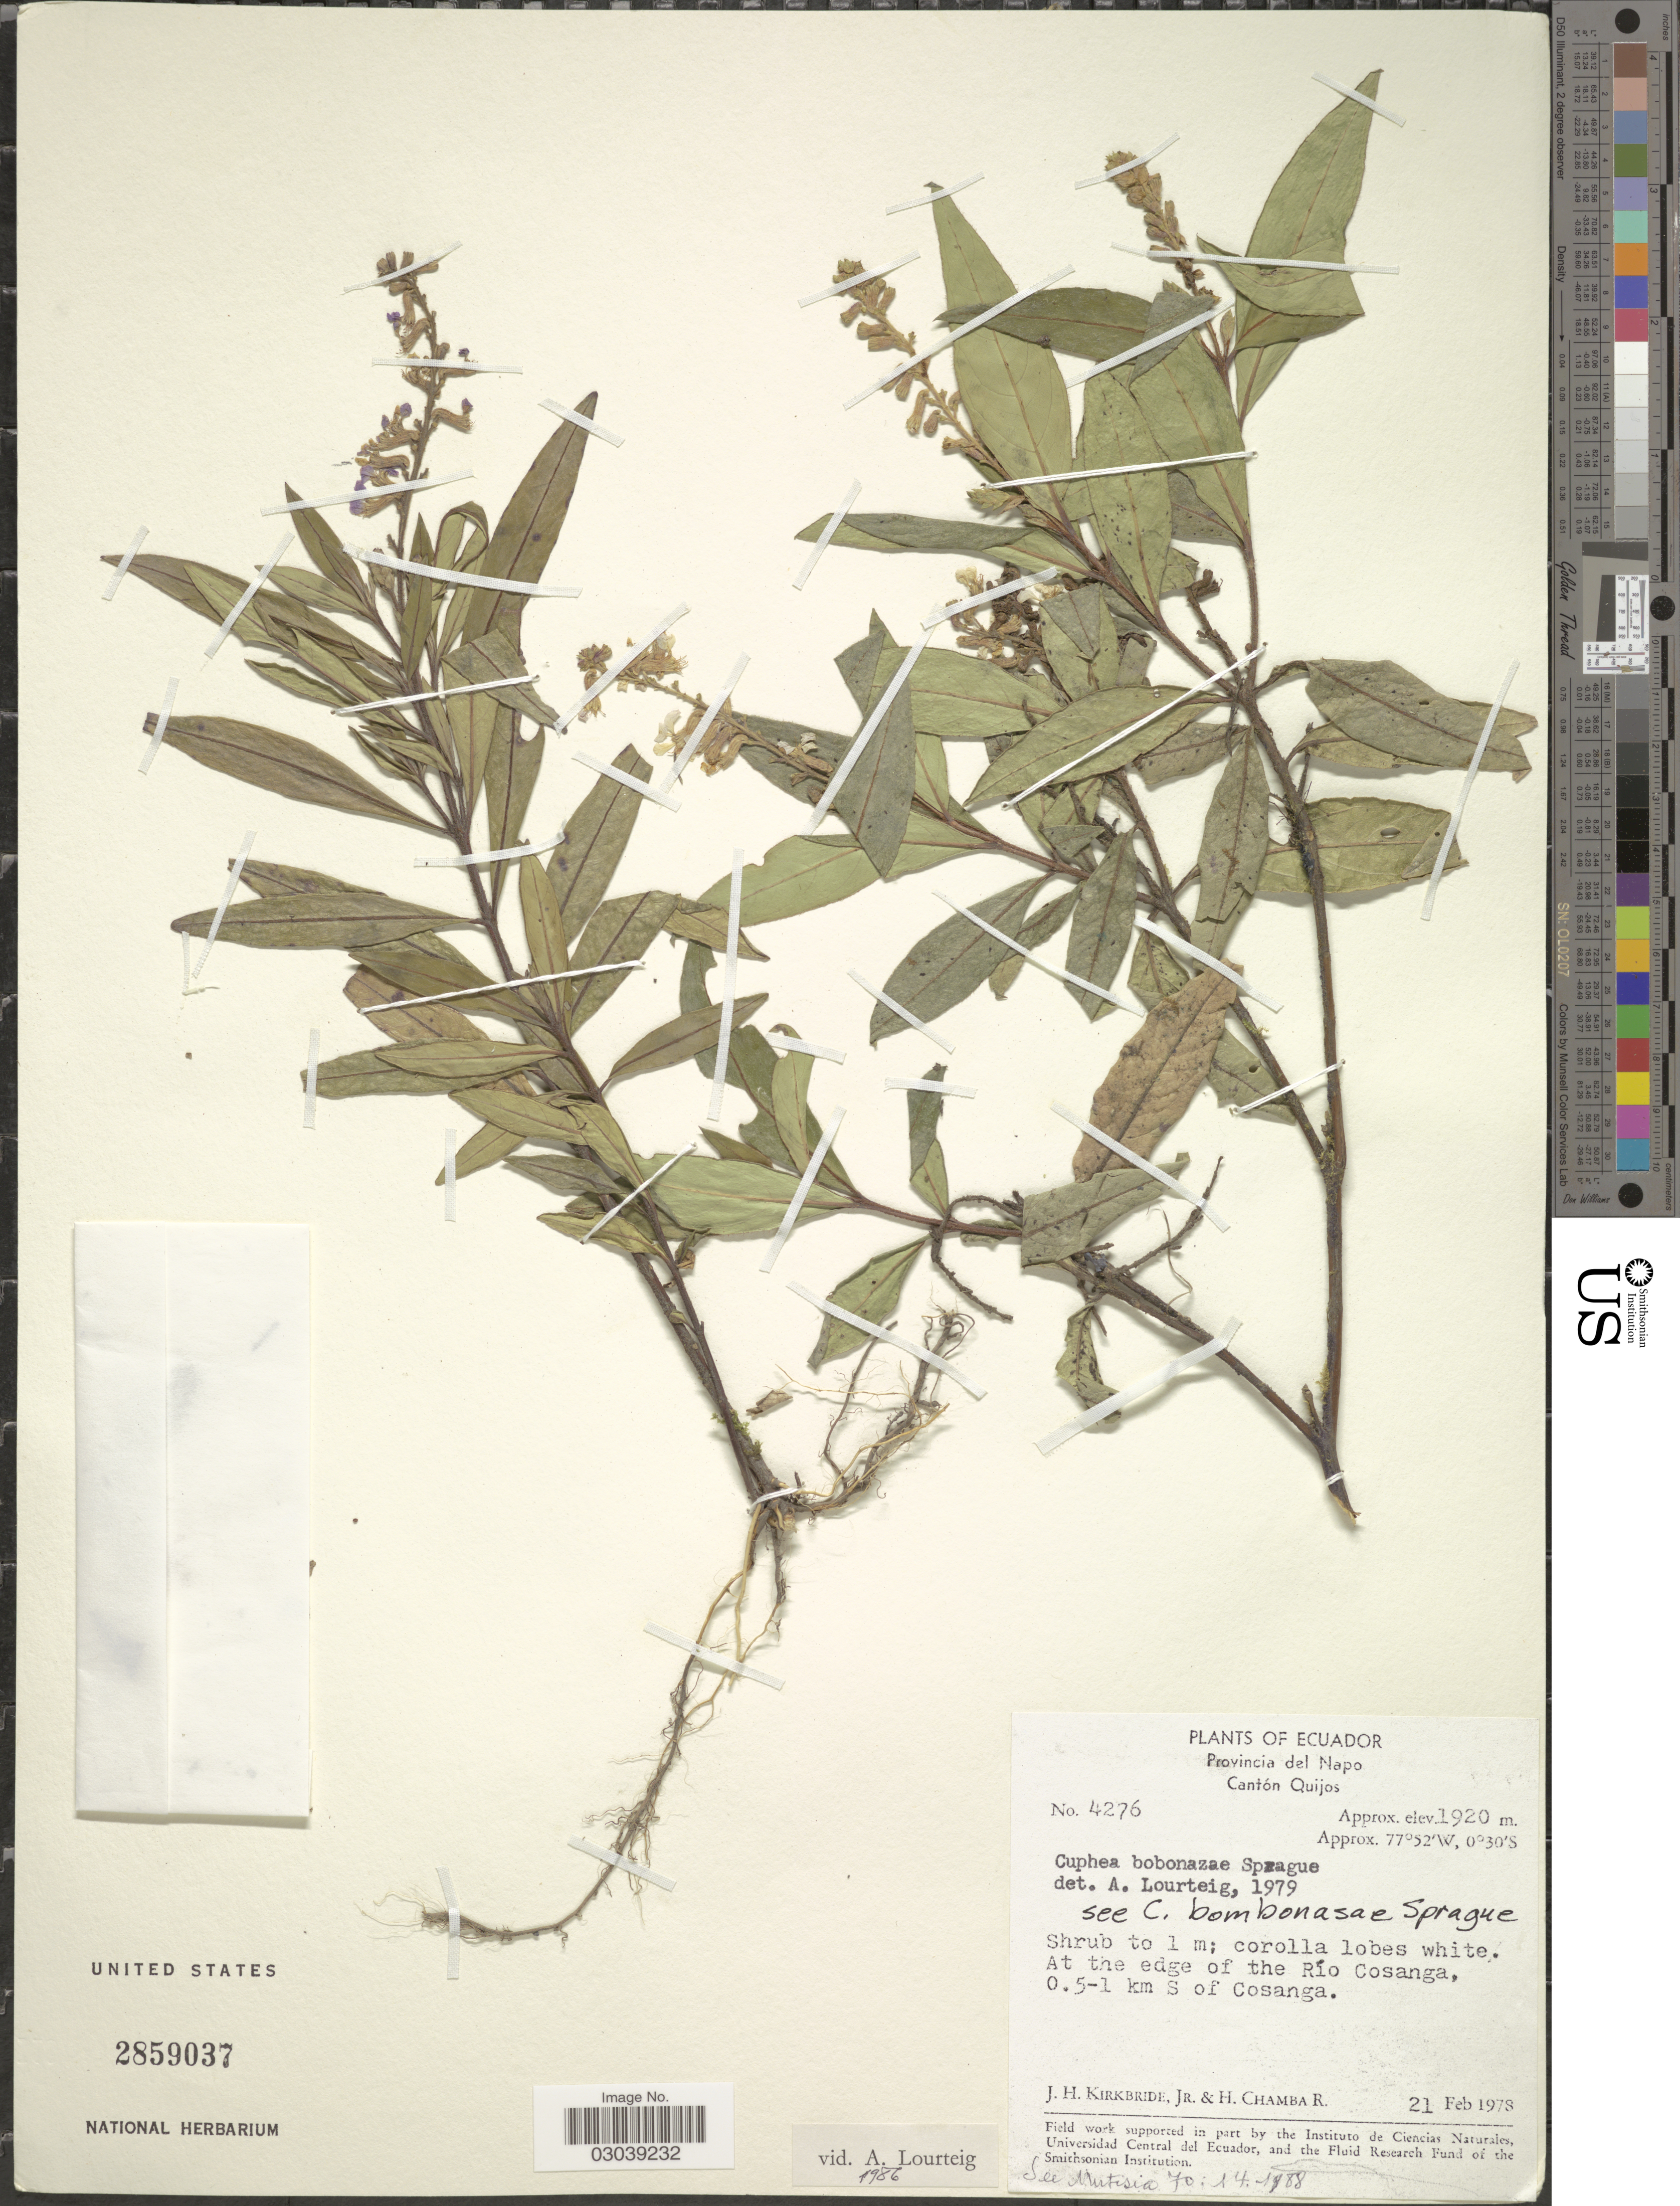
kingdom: Plantae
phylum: Tracheophyta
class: Magnoliopsida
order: Myrtales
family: Lythraceae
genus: Cuphea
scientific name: Cuphea bobonazae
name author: Sprague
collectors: J. H. Kirkbride & H. Chamba R.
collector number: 4276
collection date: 1978-02-21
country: Ecuador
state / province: Napo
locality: Cantón Quijos. At the edge of the Río Cosanga, 0.5-1 km S of Cosanga.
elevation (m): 1920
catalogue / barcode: US 2859037